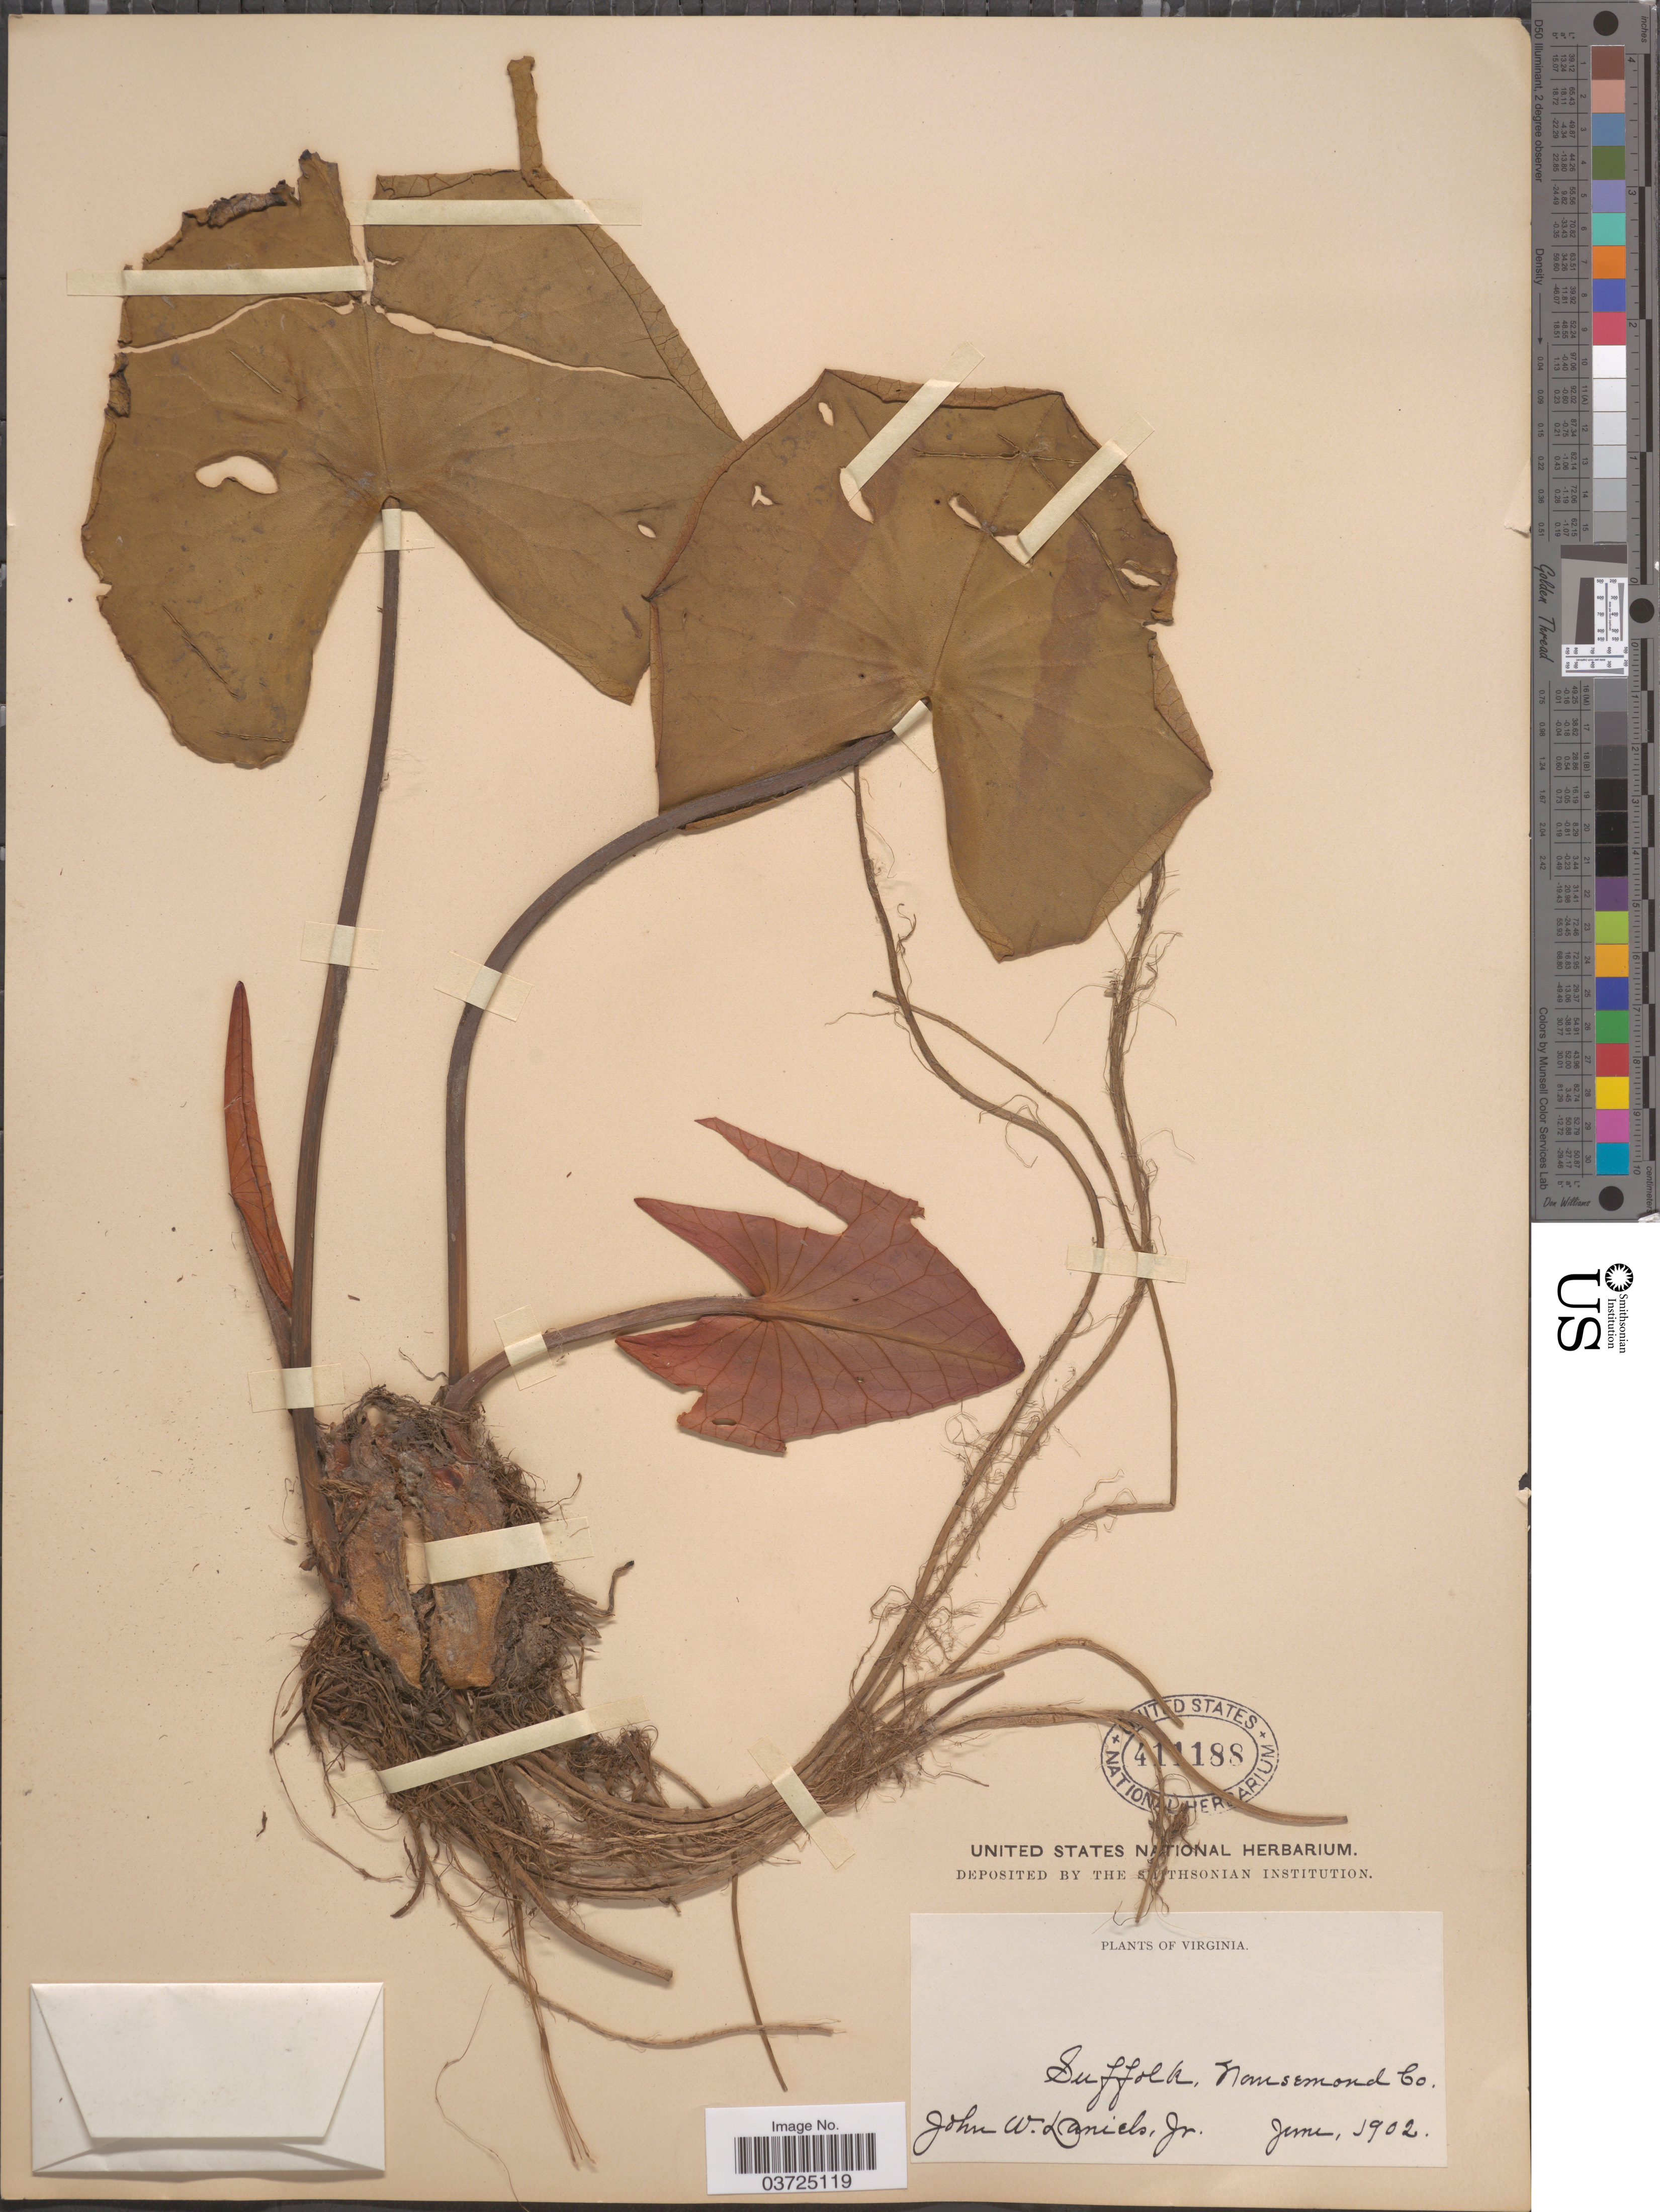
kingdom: Plantae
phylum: Tracheophyta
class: Magnoliopsida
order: Nymphaeales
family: Nymphaeaceae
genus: Nymphaea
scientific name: Nymphaea odorata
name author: Aiton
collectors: J. Daniels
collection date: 1902-06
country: United States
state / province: Virginia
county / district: City of Suffolk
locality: Suffolk, Nansemond (=historic county name) Co.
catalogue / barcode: US 411188